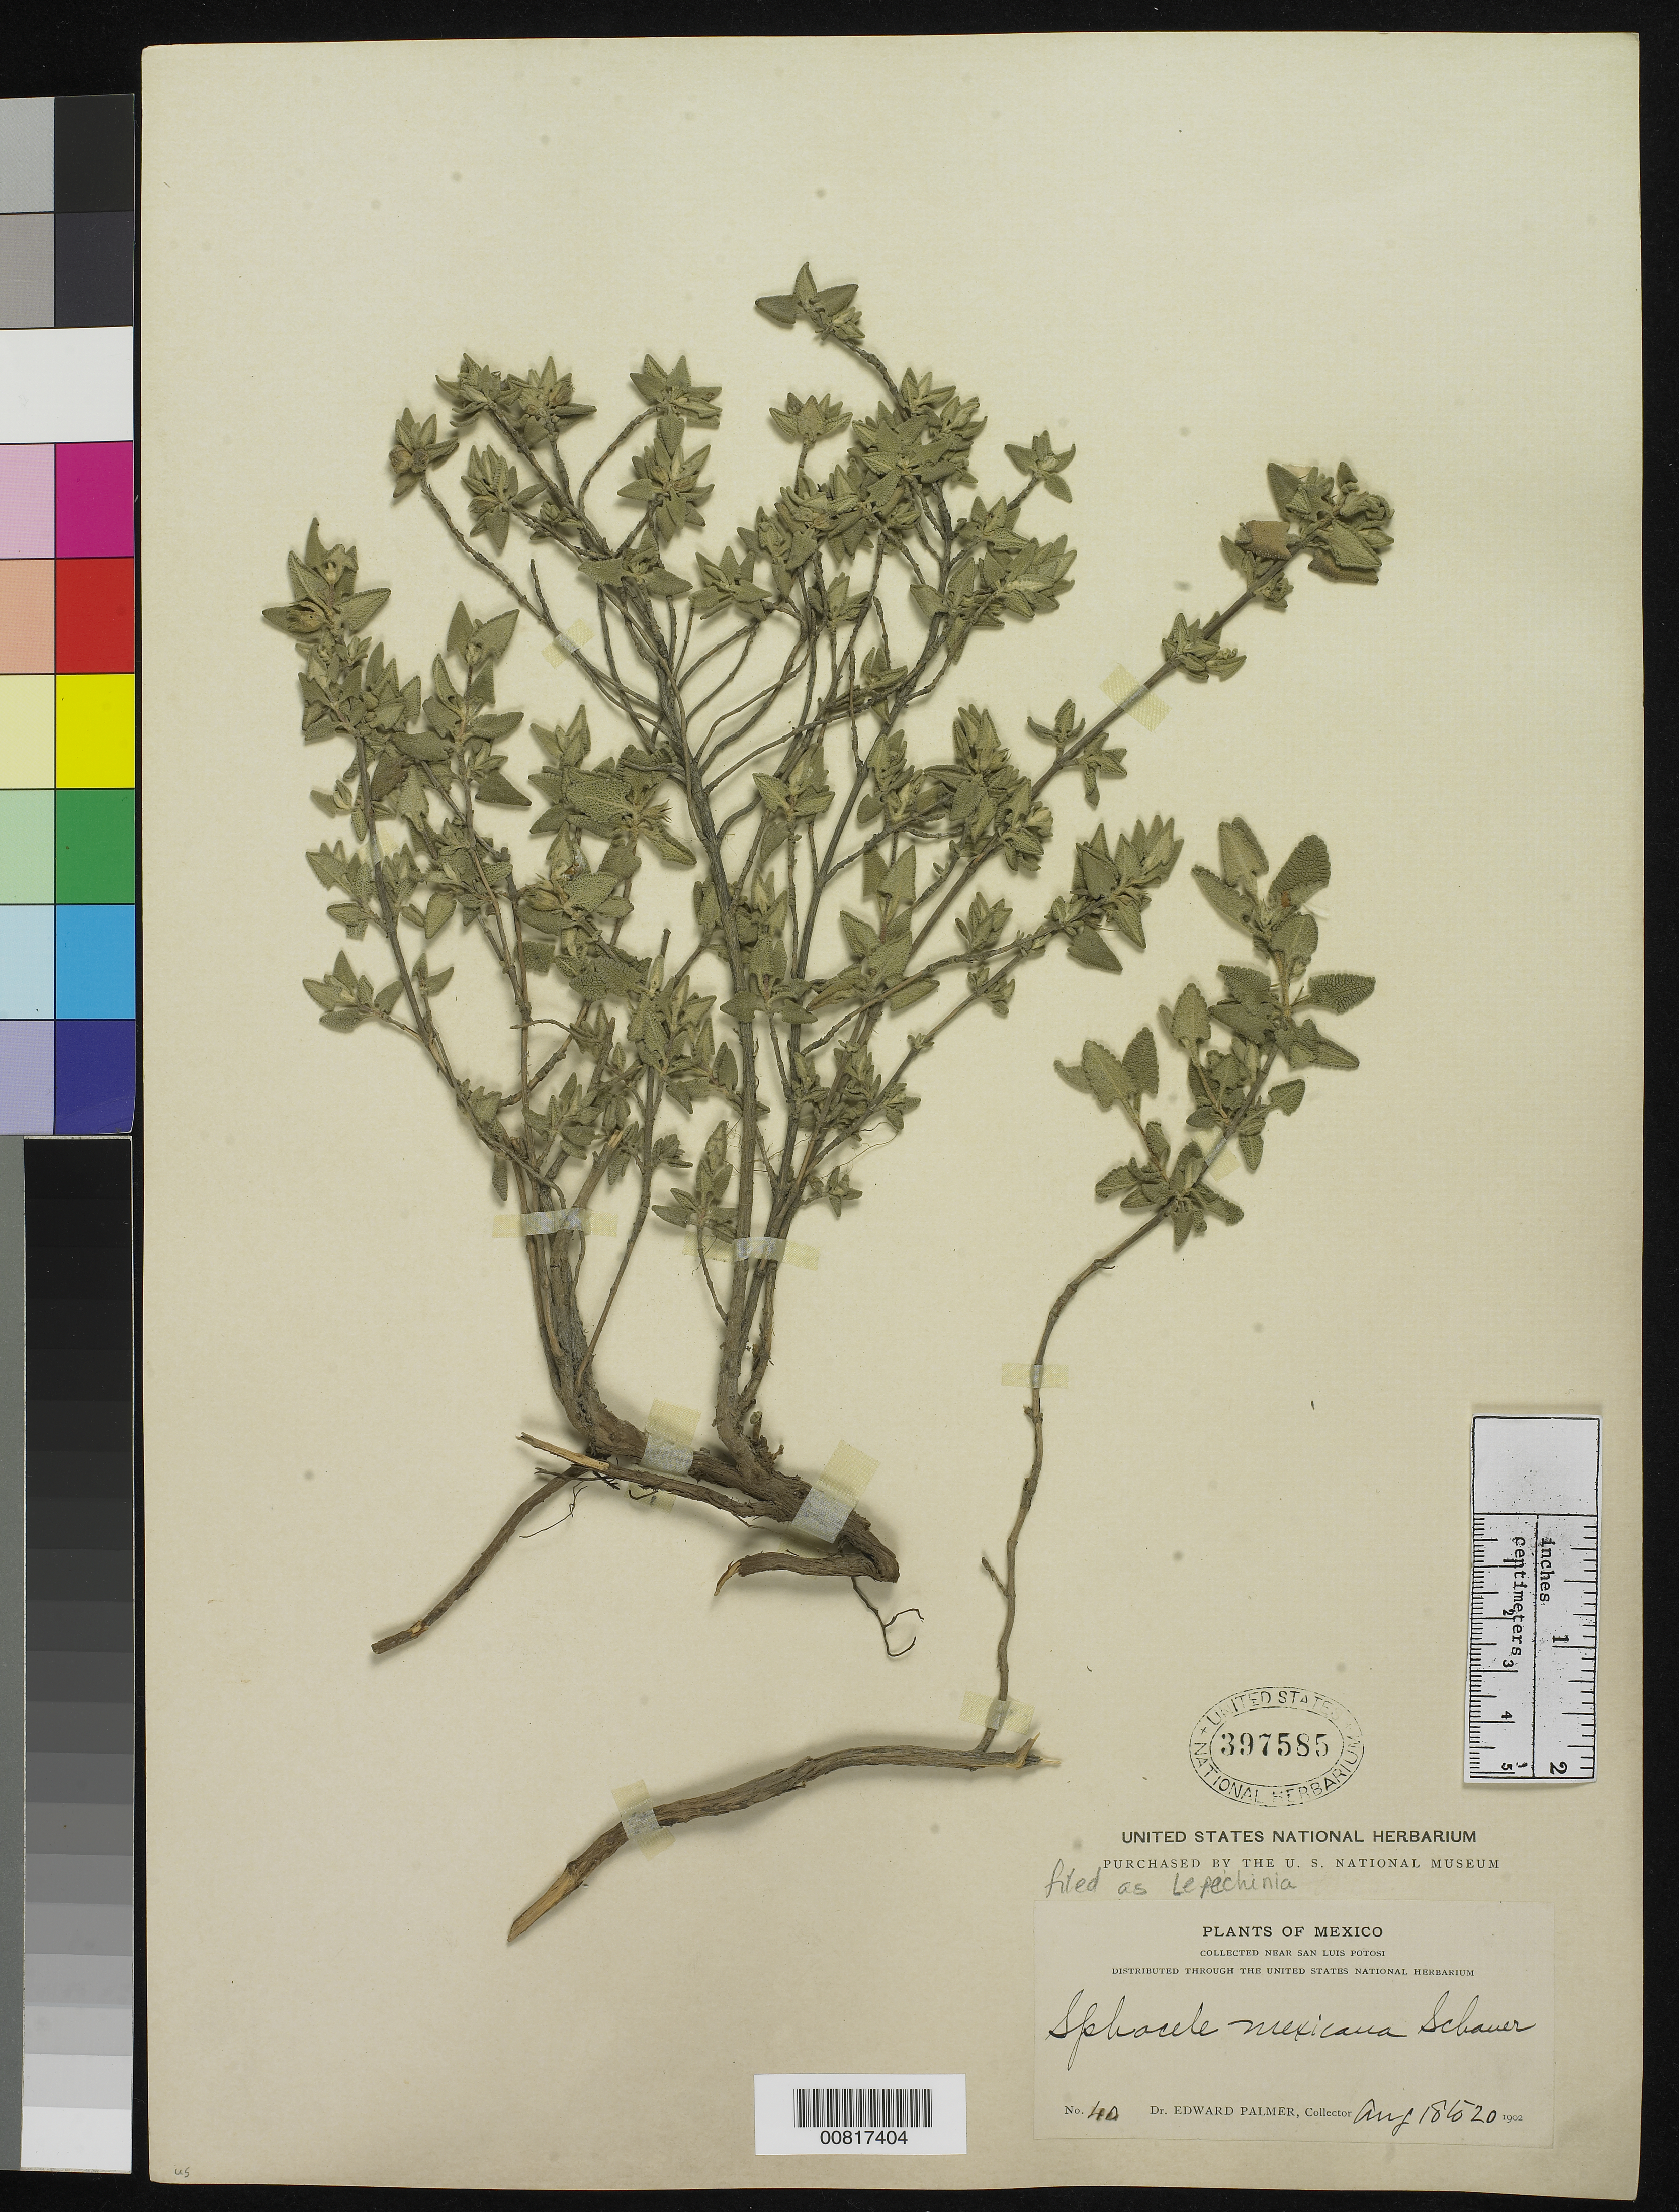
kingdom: Plantae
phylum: Tracheophyta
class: Magnoliopsida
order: Lamiales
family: Lamiaceae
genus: Lepechinia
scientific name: Lepechinia sp.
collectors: E. Palmer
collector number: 40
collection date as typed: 18 Aug 1902 to 20 Aug 1902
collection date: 1902-08-18/1902-08-20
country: Mexico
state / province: San Luis Potosí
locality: Near San Luis Potosí.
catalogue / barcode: US 397585